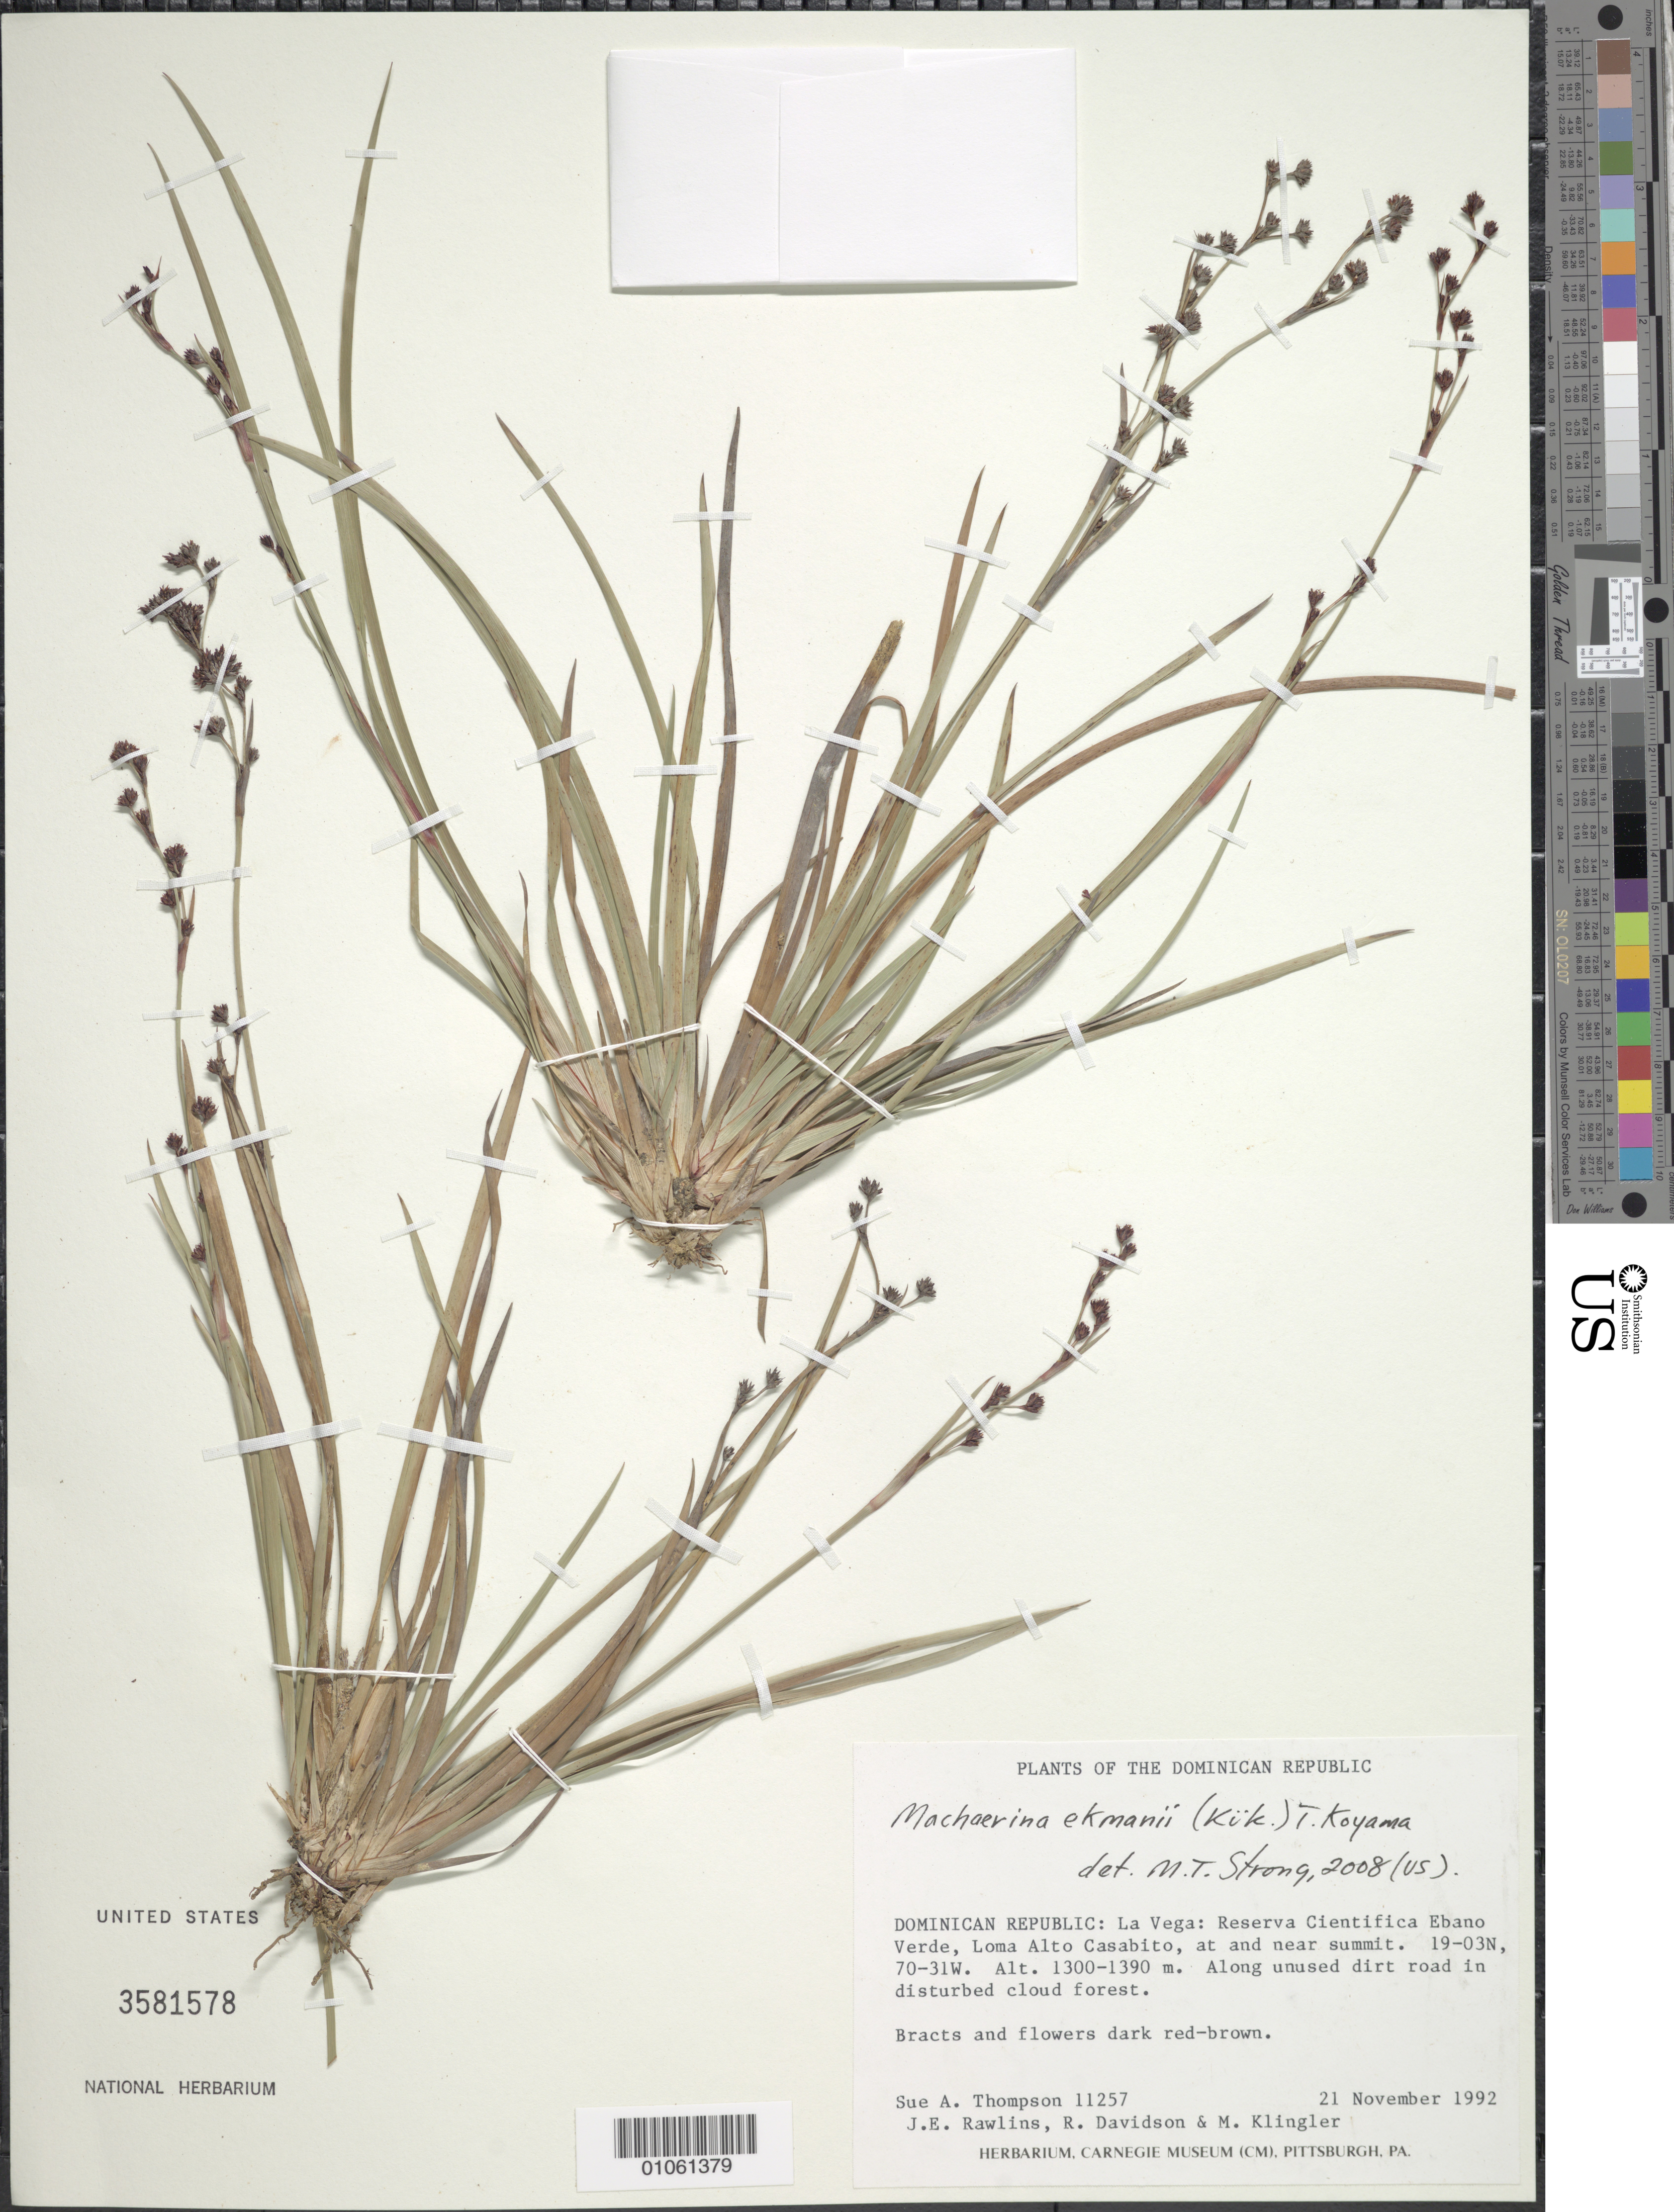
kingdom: Plantae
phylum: Tracheophyta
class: Liliopsida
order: Poales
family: Cyperaceae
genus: Machaerina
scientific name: Machaerina ekmanii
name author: (Kük.) T. Koyama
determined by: Strong, M. T., (US), Smithsonian Institution - National Museum of Natural History (UNITED STATES)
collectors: S. A. Thompson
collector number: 11257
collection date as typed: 21 Nov 1992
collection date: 1992-11-21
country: Dominican Republic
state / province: La Vega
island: Hispaniola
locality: Reserva Cientifica Ebano Verde, loma Alto Casabito, at and near summit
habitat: Cloud forest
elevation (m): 1300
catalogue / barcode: US 3581578